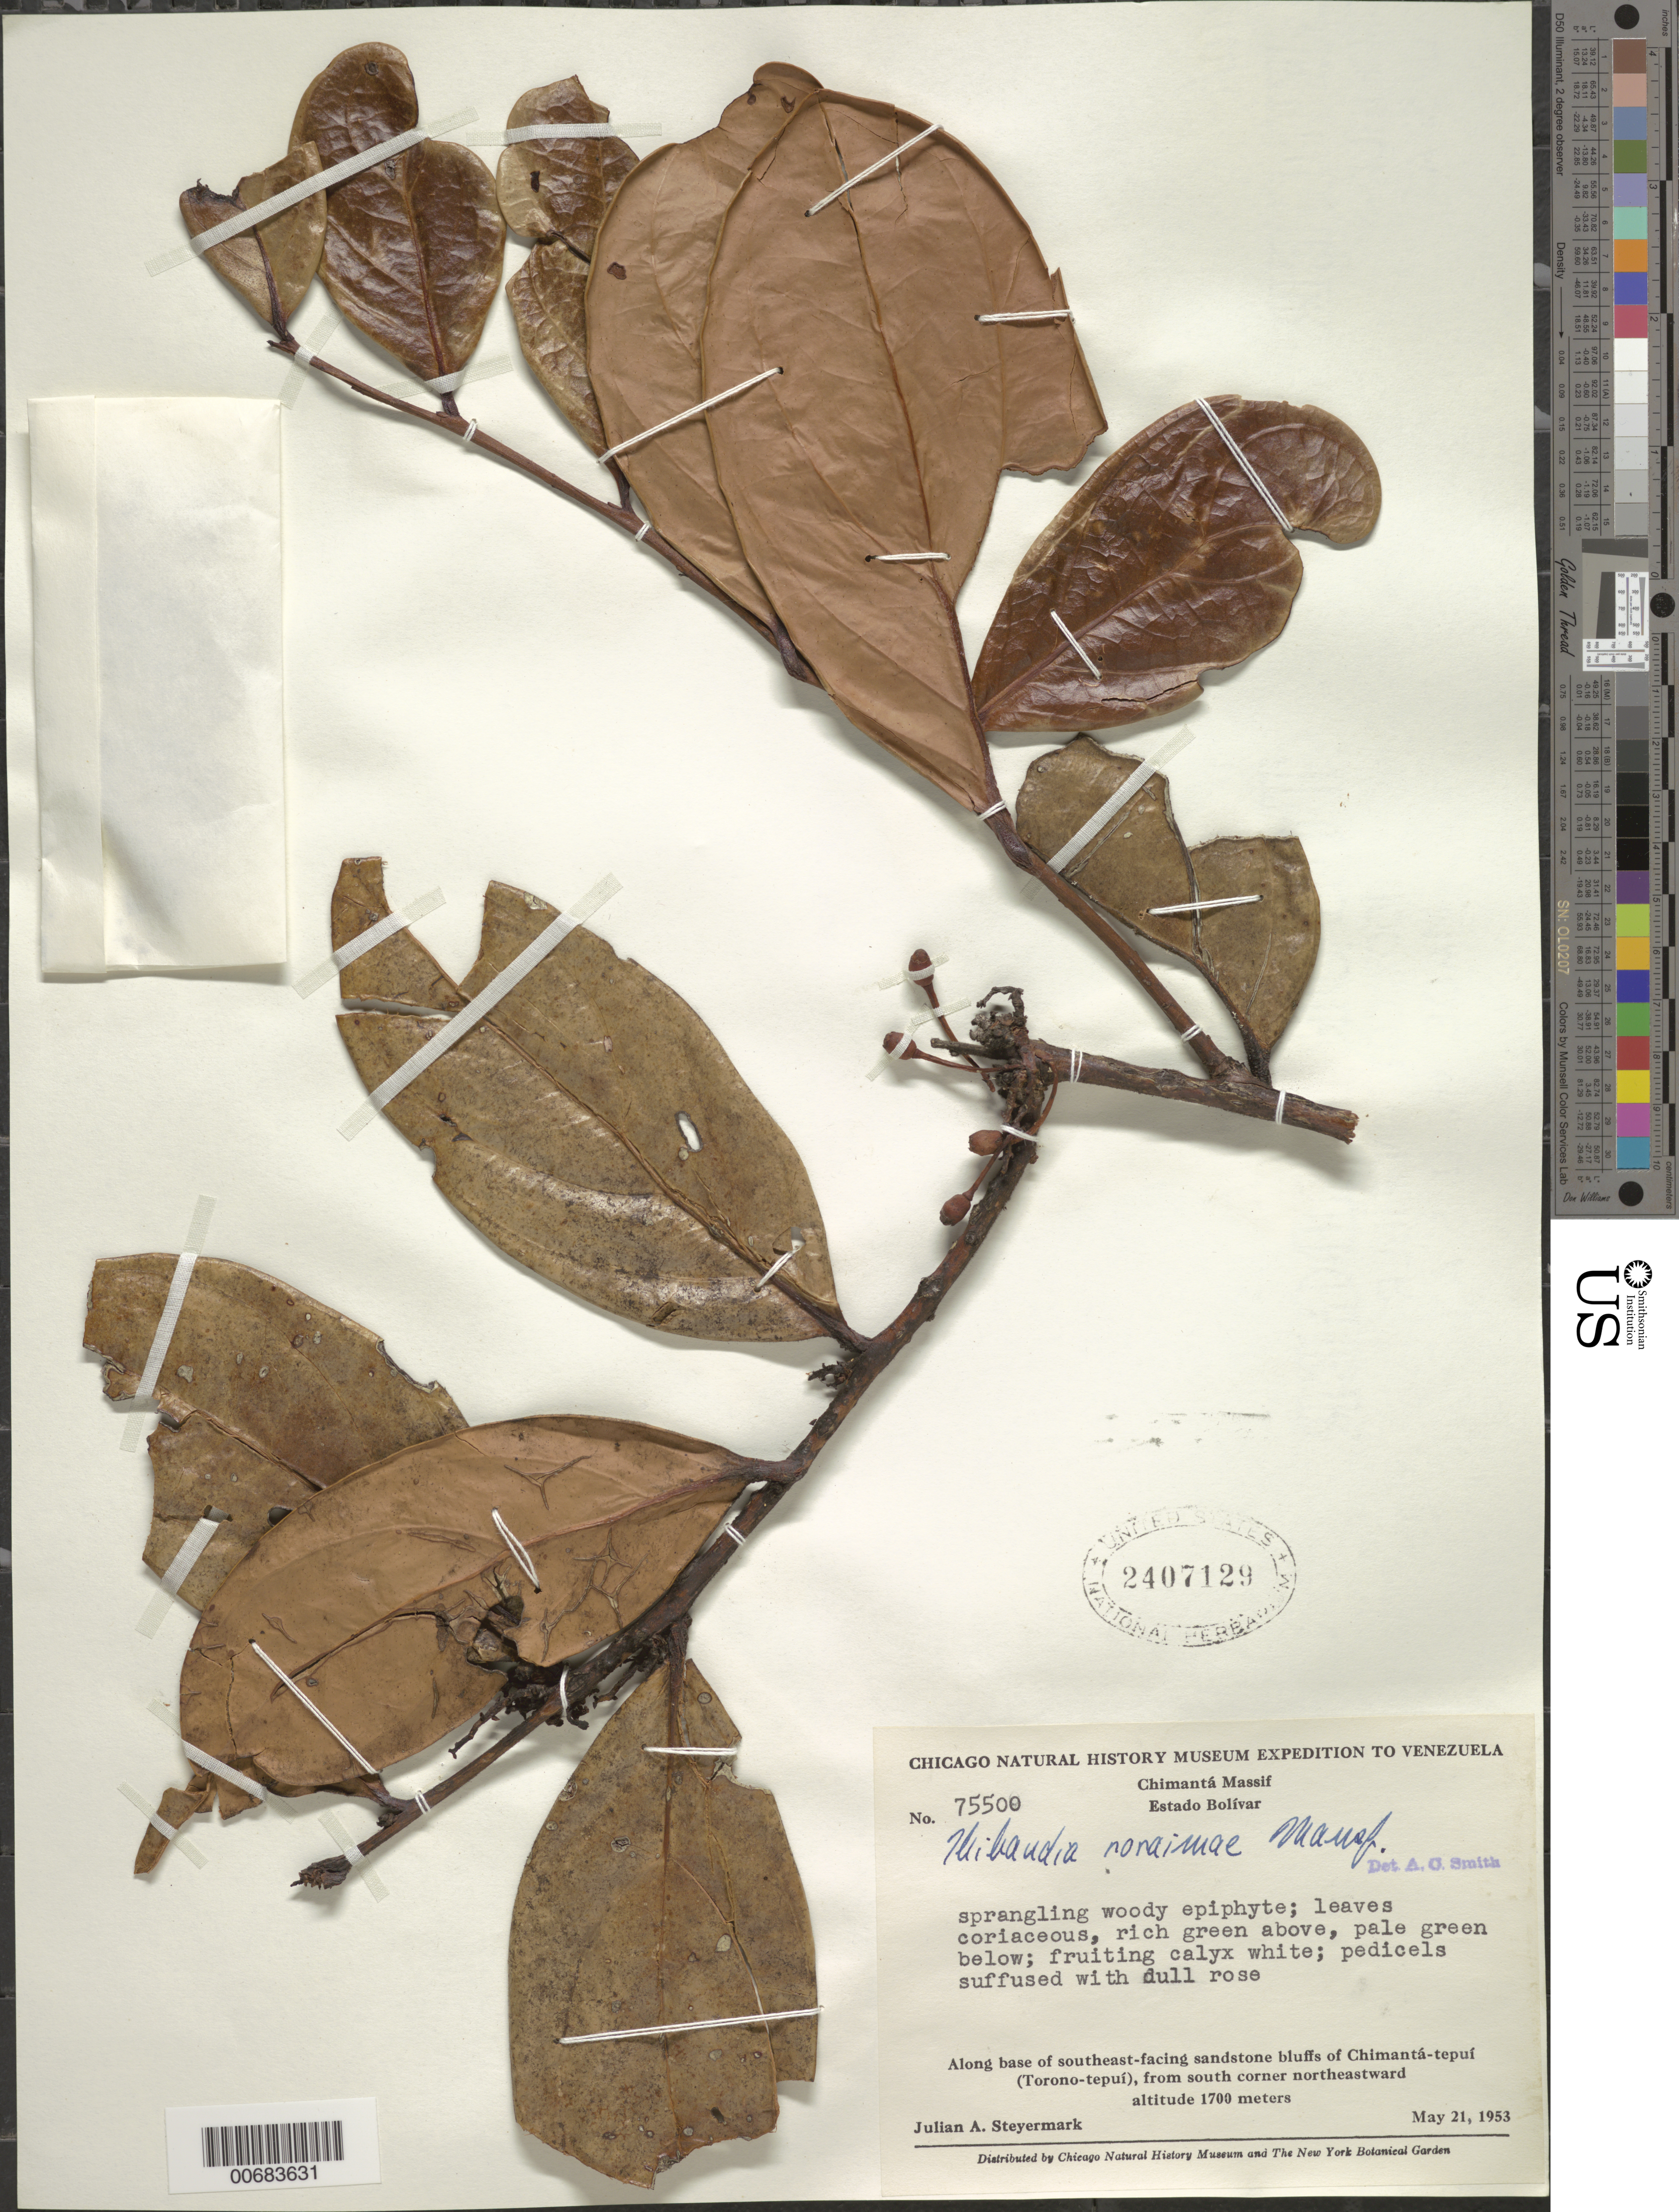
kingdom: Plantae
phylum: Tracheophyta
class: Magnoliopsida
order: Ericales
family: Ericaceae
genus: Thibaudia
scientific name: Thibaudia roraimae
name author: Mansf.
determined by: Smith, A. C.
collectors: J. Steyermark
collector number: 75500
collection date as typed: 21-May-53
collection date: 1953-05-21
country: Venezuela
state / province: Bolívar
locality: Chimantá Massif, along SE-facing sandstone bluffs of Chimantá-tepuí (Torono-tepuí), from S corner to NE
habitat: SE facing sandstone bluffs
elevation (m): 1700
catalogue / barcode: US 2407129